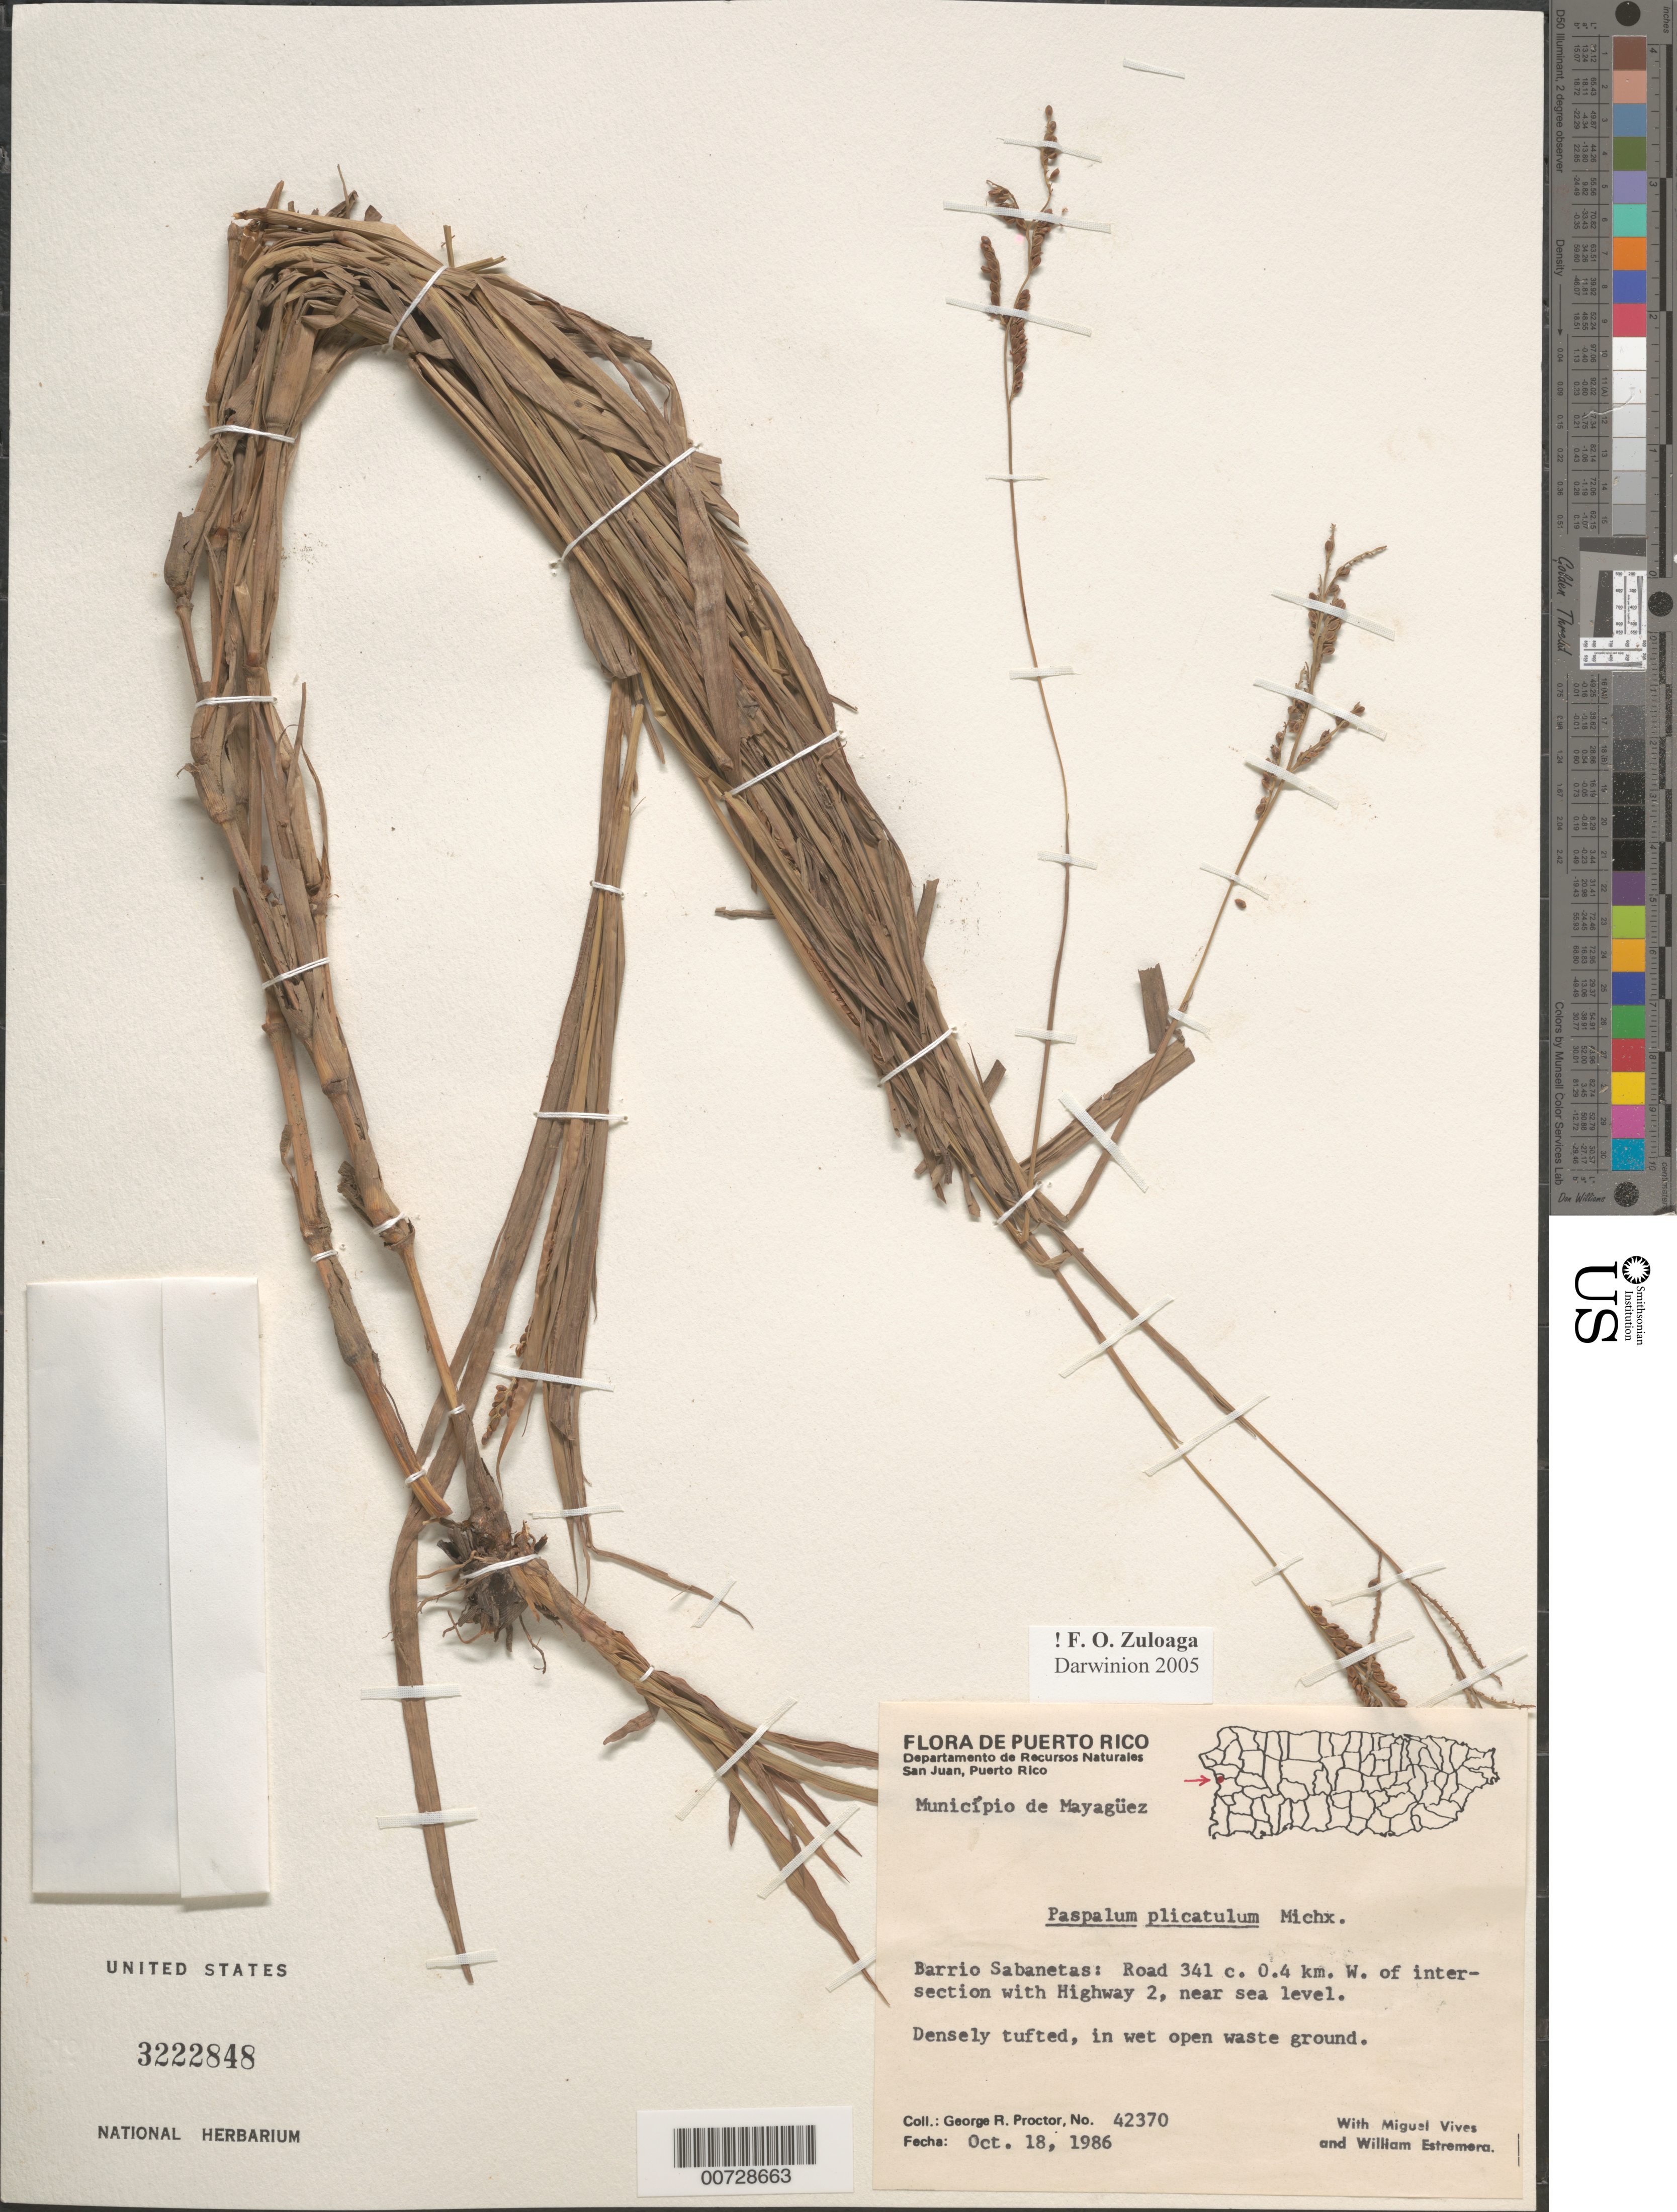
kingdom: Plantae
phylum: Tracheophyta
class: Liliopsida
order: Poales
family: Poaceae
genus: Paspalum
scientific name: Paspalum plicatulum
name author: Michx.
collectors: G. R. Proctor, M. Vives & W. Estermera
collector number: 42370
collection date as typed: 18 Oct 1986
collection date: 1986-10-18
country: Puerto Rico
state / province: Mayagüez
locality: Barrio Sabanetas: Road 341 c. 0.4 km W of intersection w/hwy 2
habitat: Densely tufted, in wet open waste ground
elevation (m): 0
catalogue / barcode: US 3222848